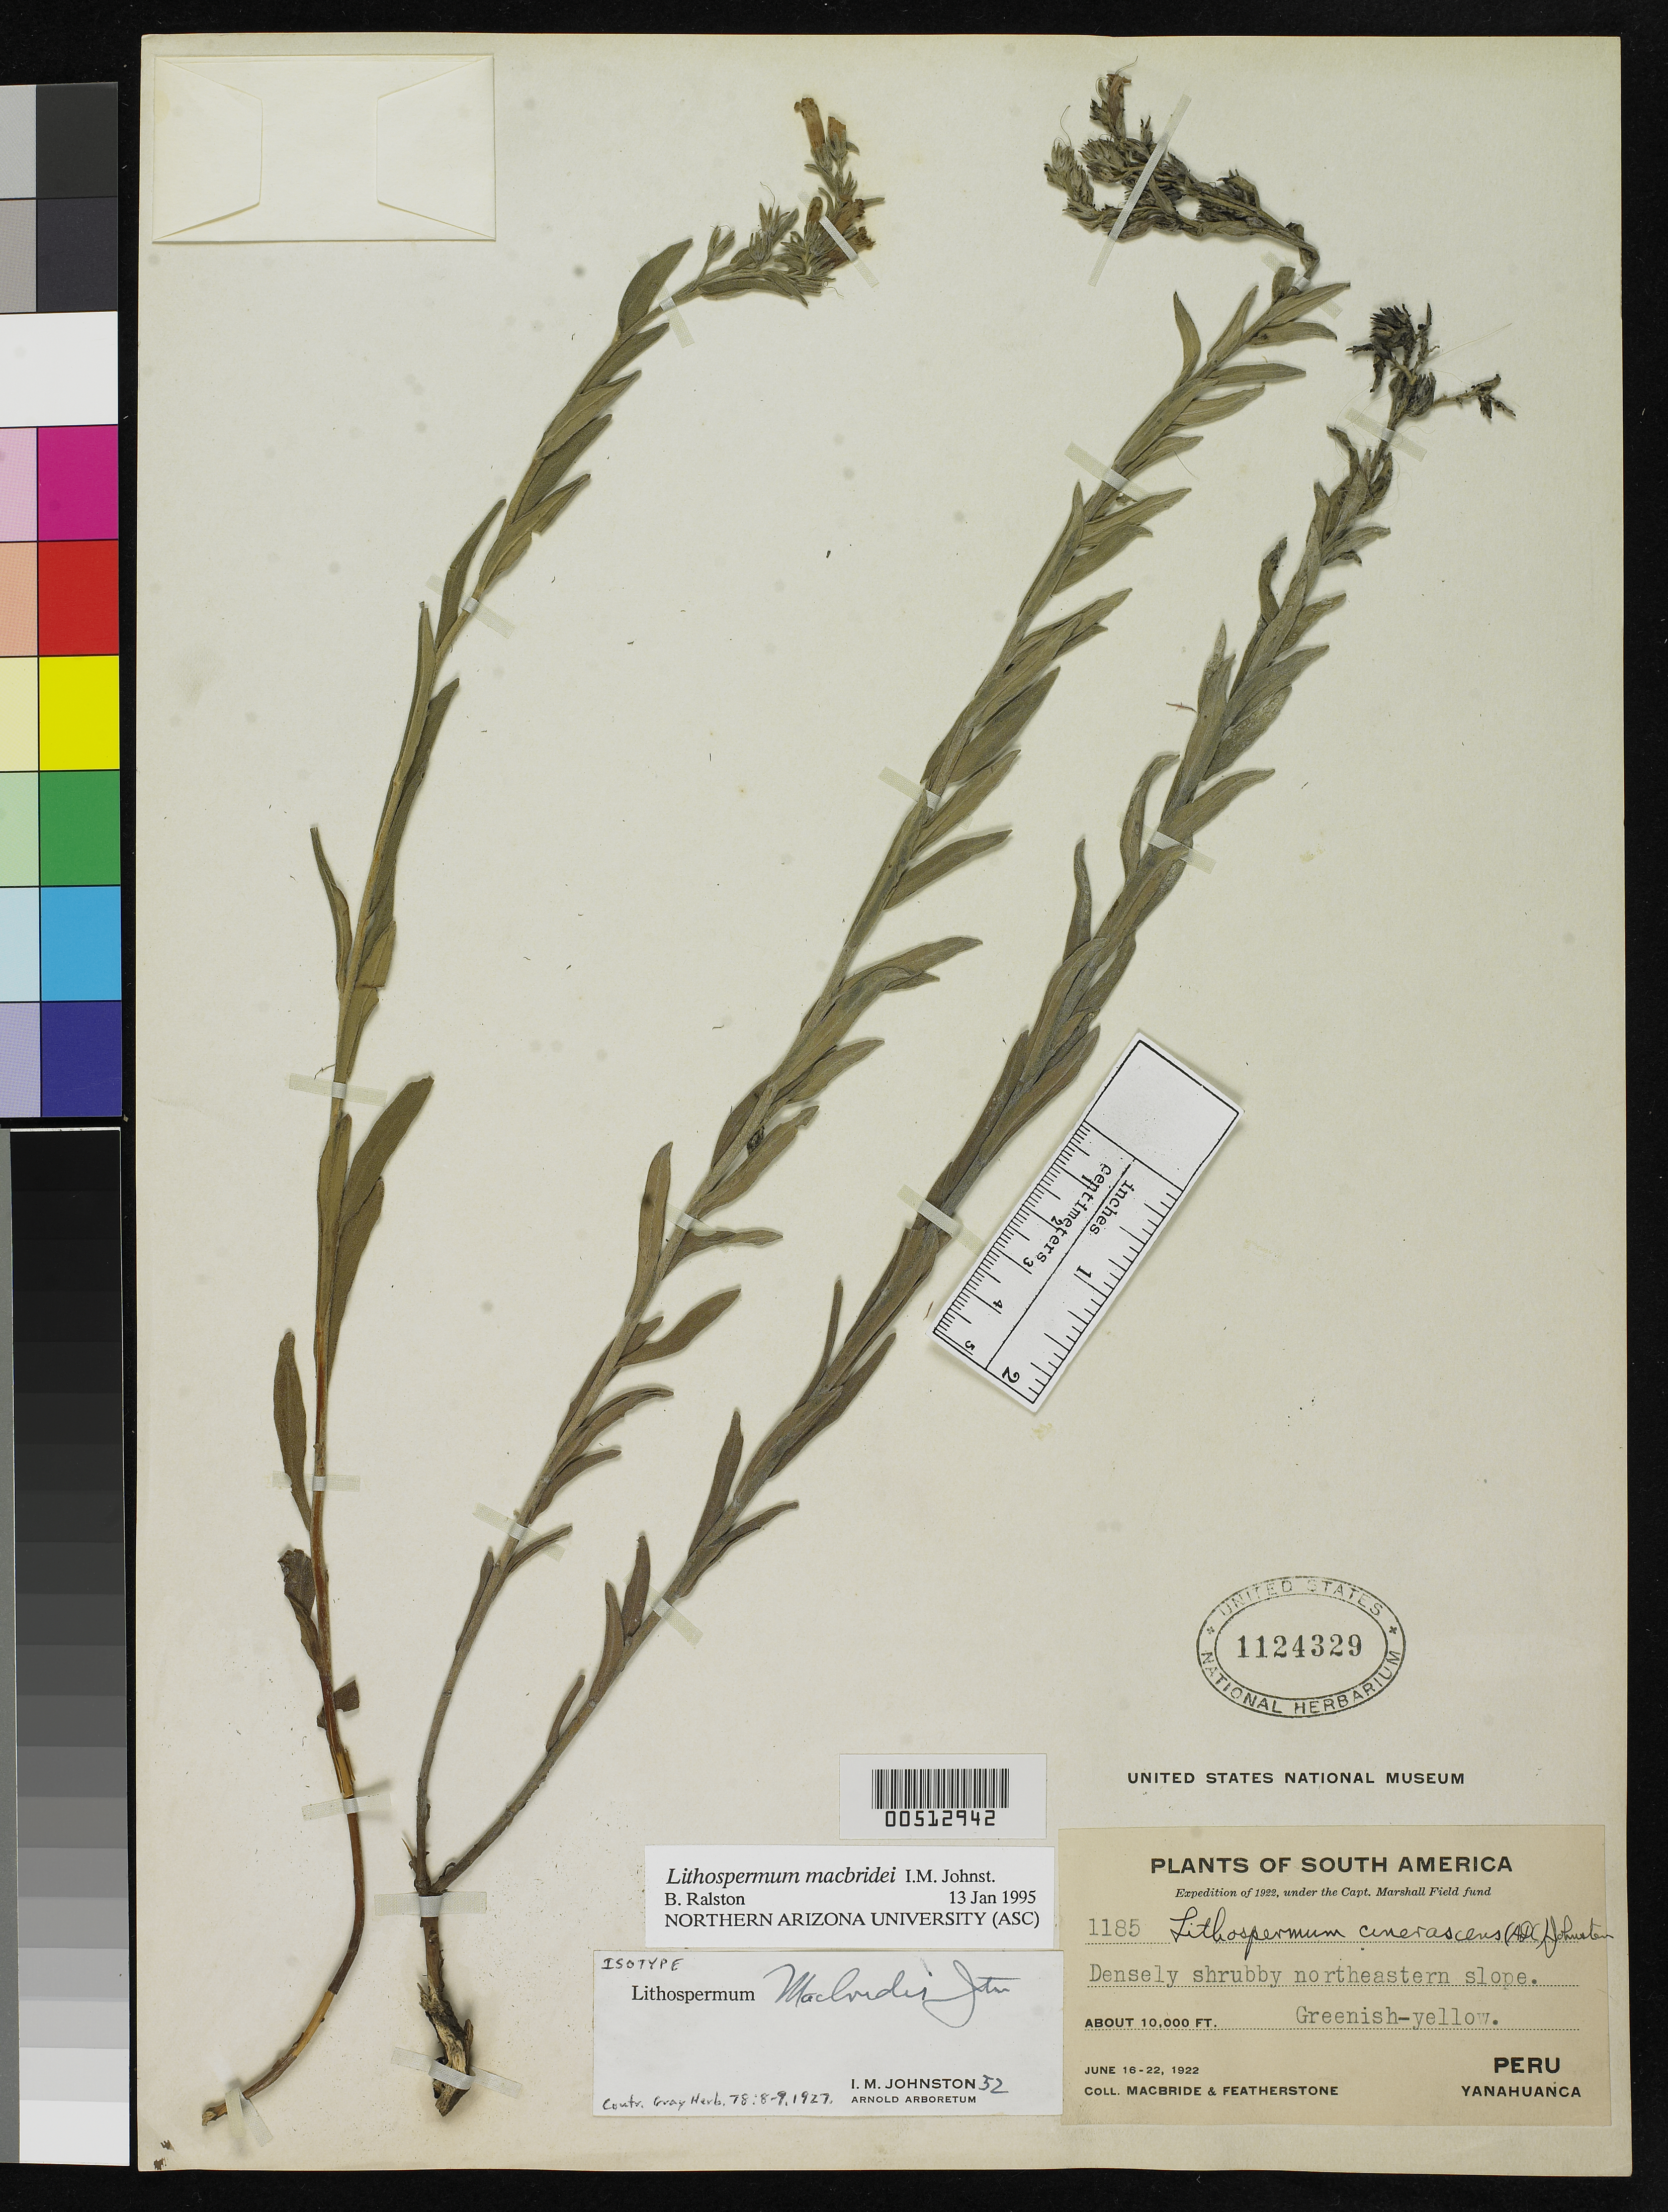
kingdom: Plantae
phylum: Tracheophyta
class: Magnoliopsida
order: Boraginales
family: Boraginaceae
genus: Lithospermum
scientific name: Lithospermum macbridei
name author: I.M. Johnst.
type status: Isotype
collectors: J. F. Macbride & W. Featherstone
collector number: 1185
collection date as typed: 16 Jun 1922 to 22 Jun 1922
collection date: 1922-06-16/1922-06-22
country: Peru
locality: Yanahuanca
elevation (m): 3048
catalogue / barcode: US 1124329